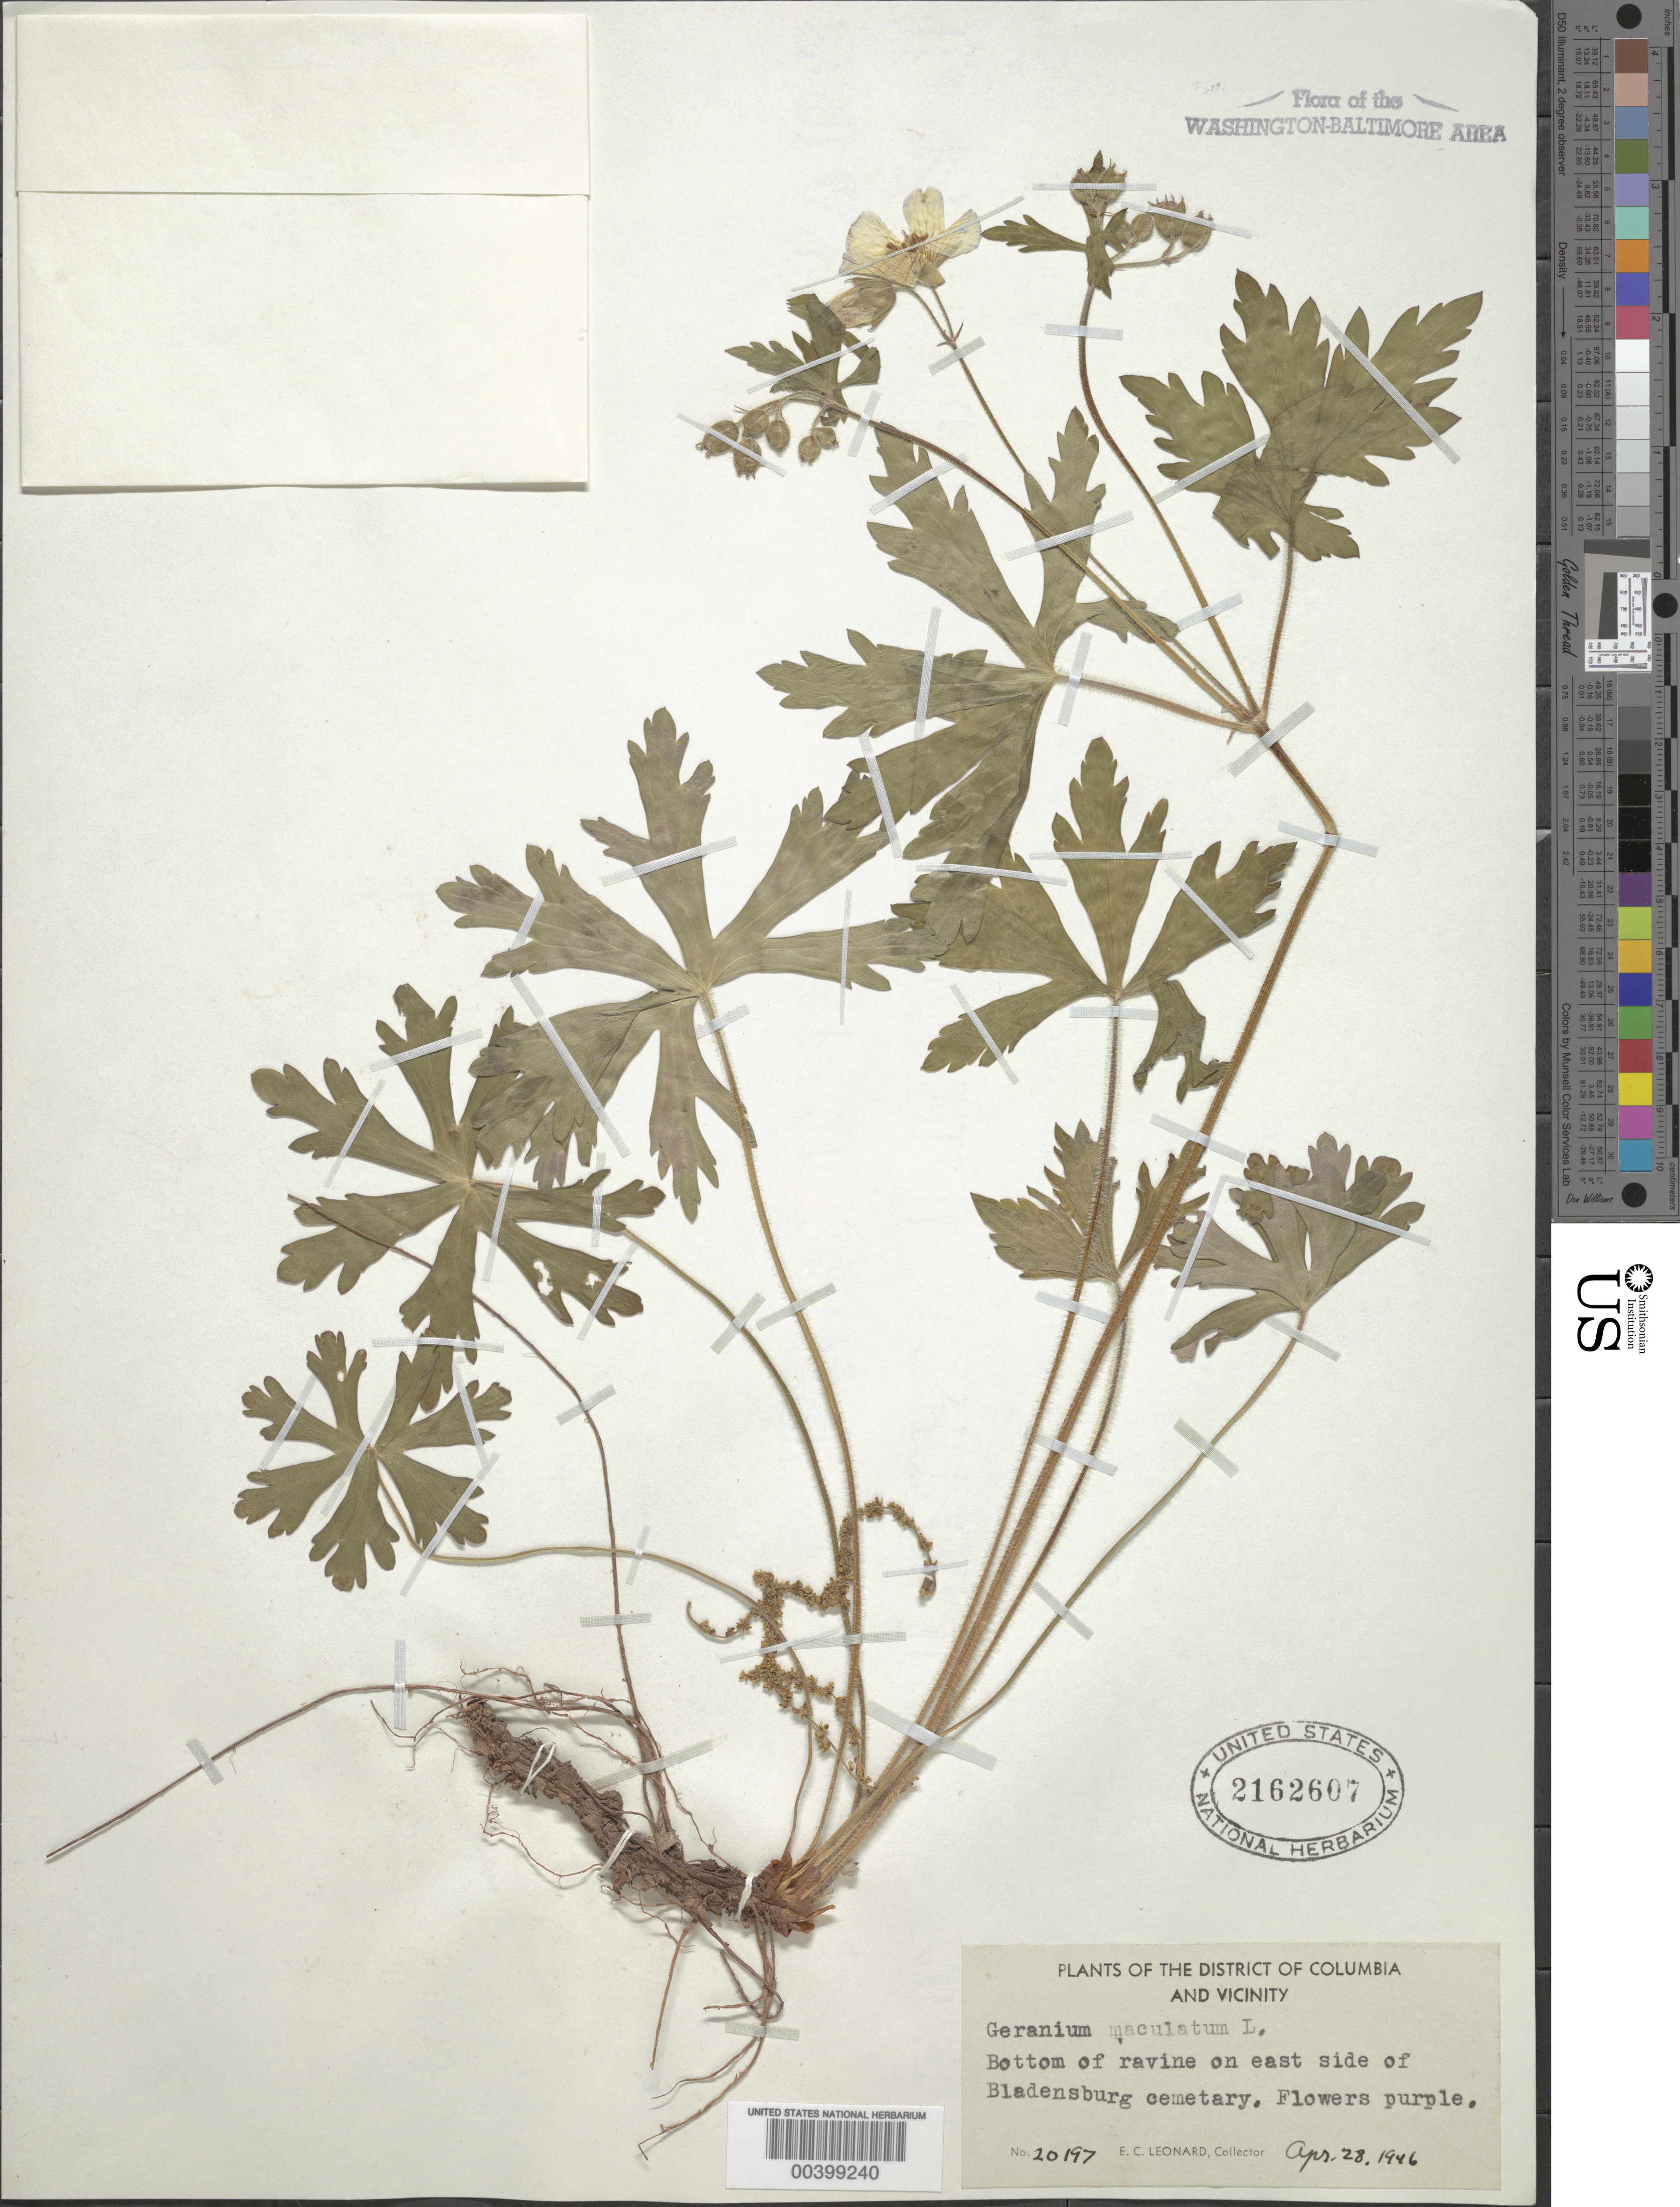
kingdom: Plantae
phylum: Tracheophyta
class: Magnoliopsida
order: Geraniales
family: Geraniaceae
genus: Geranium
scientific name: Geranium maculatum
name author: L.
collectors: E. C. Leonard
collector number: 20197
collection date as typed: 28 Apr 1946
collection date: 1946-04-28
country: United States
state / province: Maryland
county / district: Prince George's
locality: Bladensburg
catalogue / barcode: US 2162607